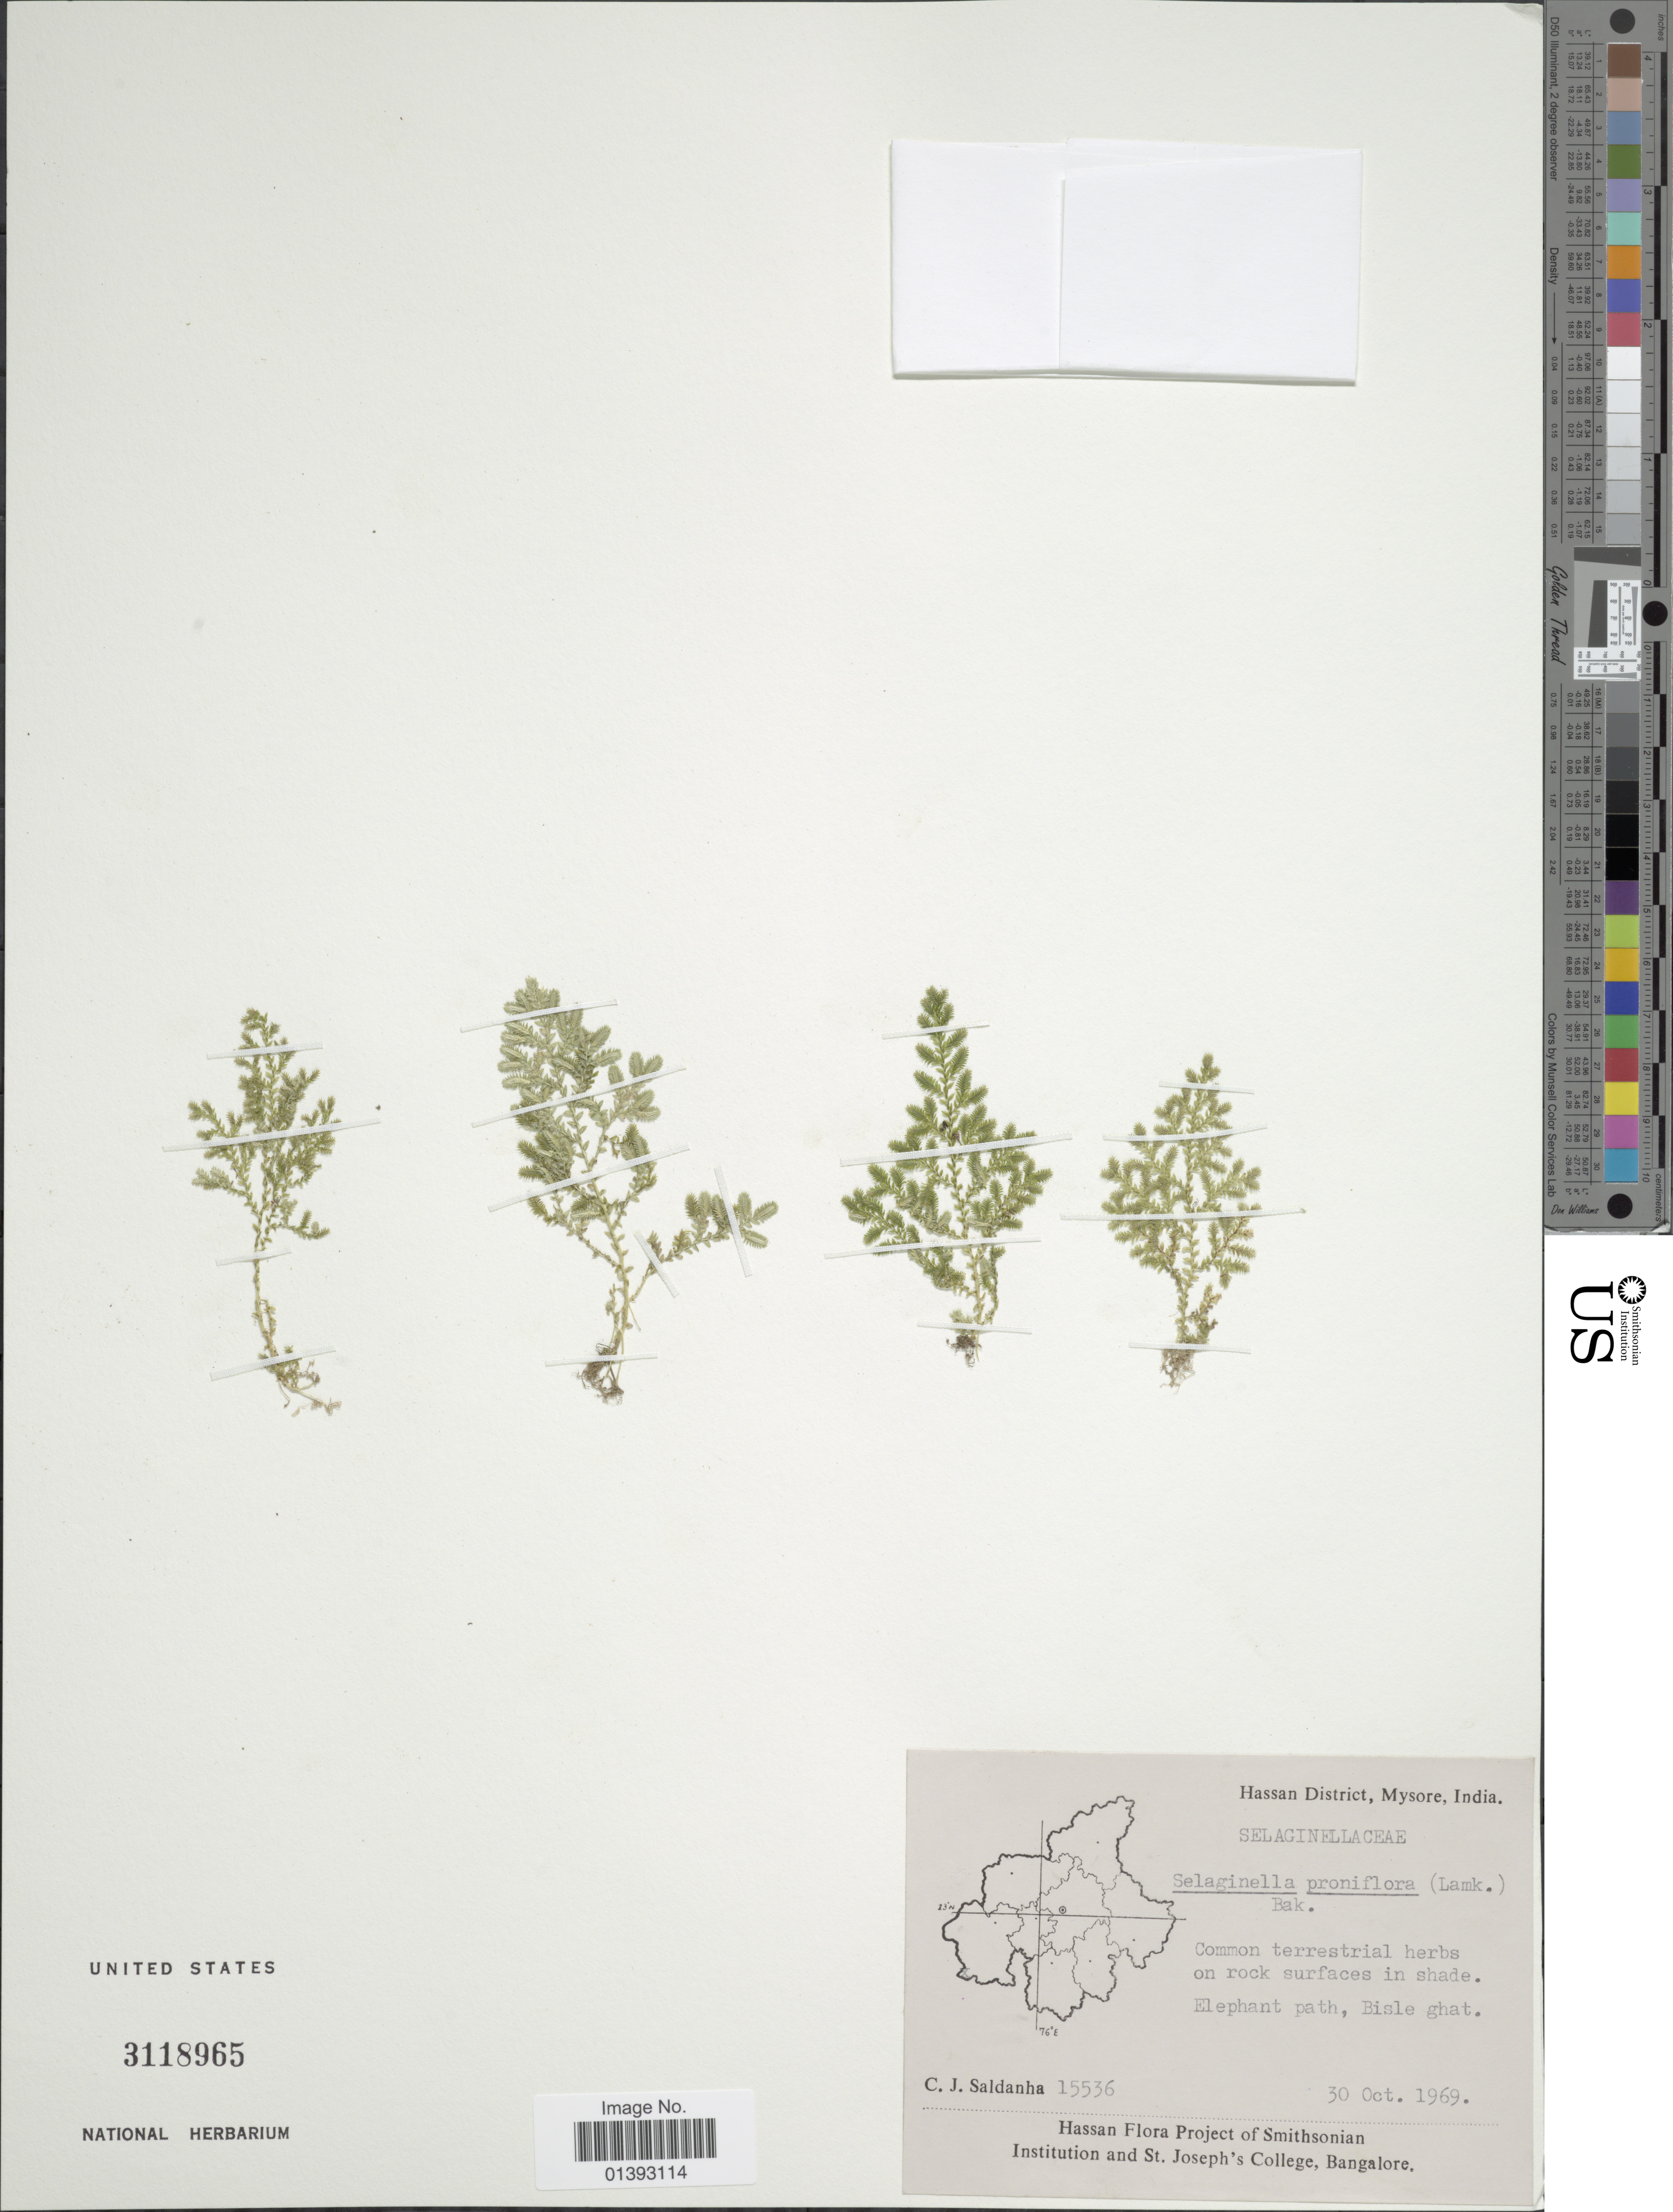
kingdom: Plantae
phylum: Tracheophyta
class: Lycopodiopsida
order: Selaginellales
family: Selaginellaceae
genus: Selaginella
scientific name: Selaginella proniflora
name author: (Lam.) Baker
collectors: C. J. Saldanha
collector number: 15536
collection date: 1969-10-30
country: India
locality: Hassan District, Mysore, Elephant Path, Bisle Ghat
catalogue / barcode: US 3118965